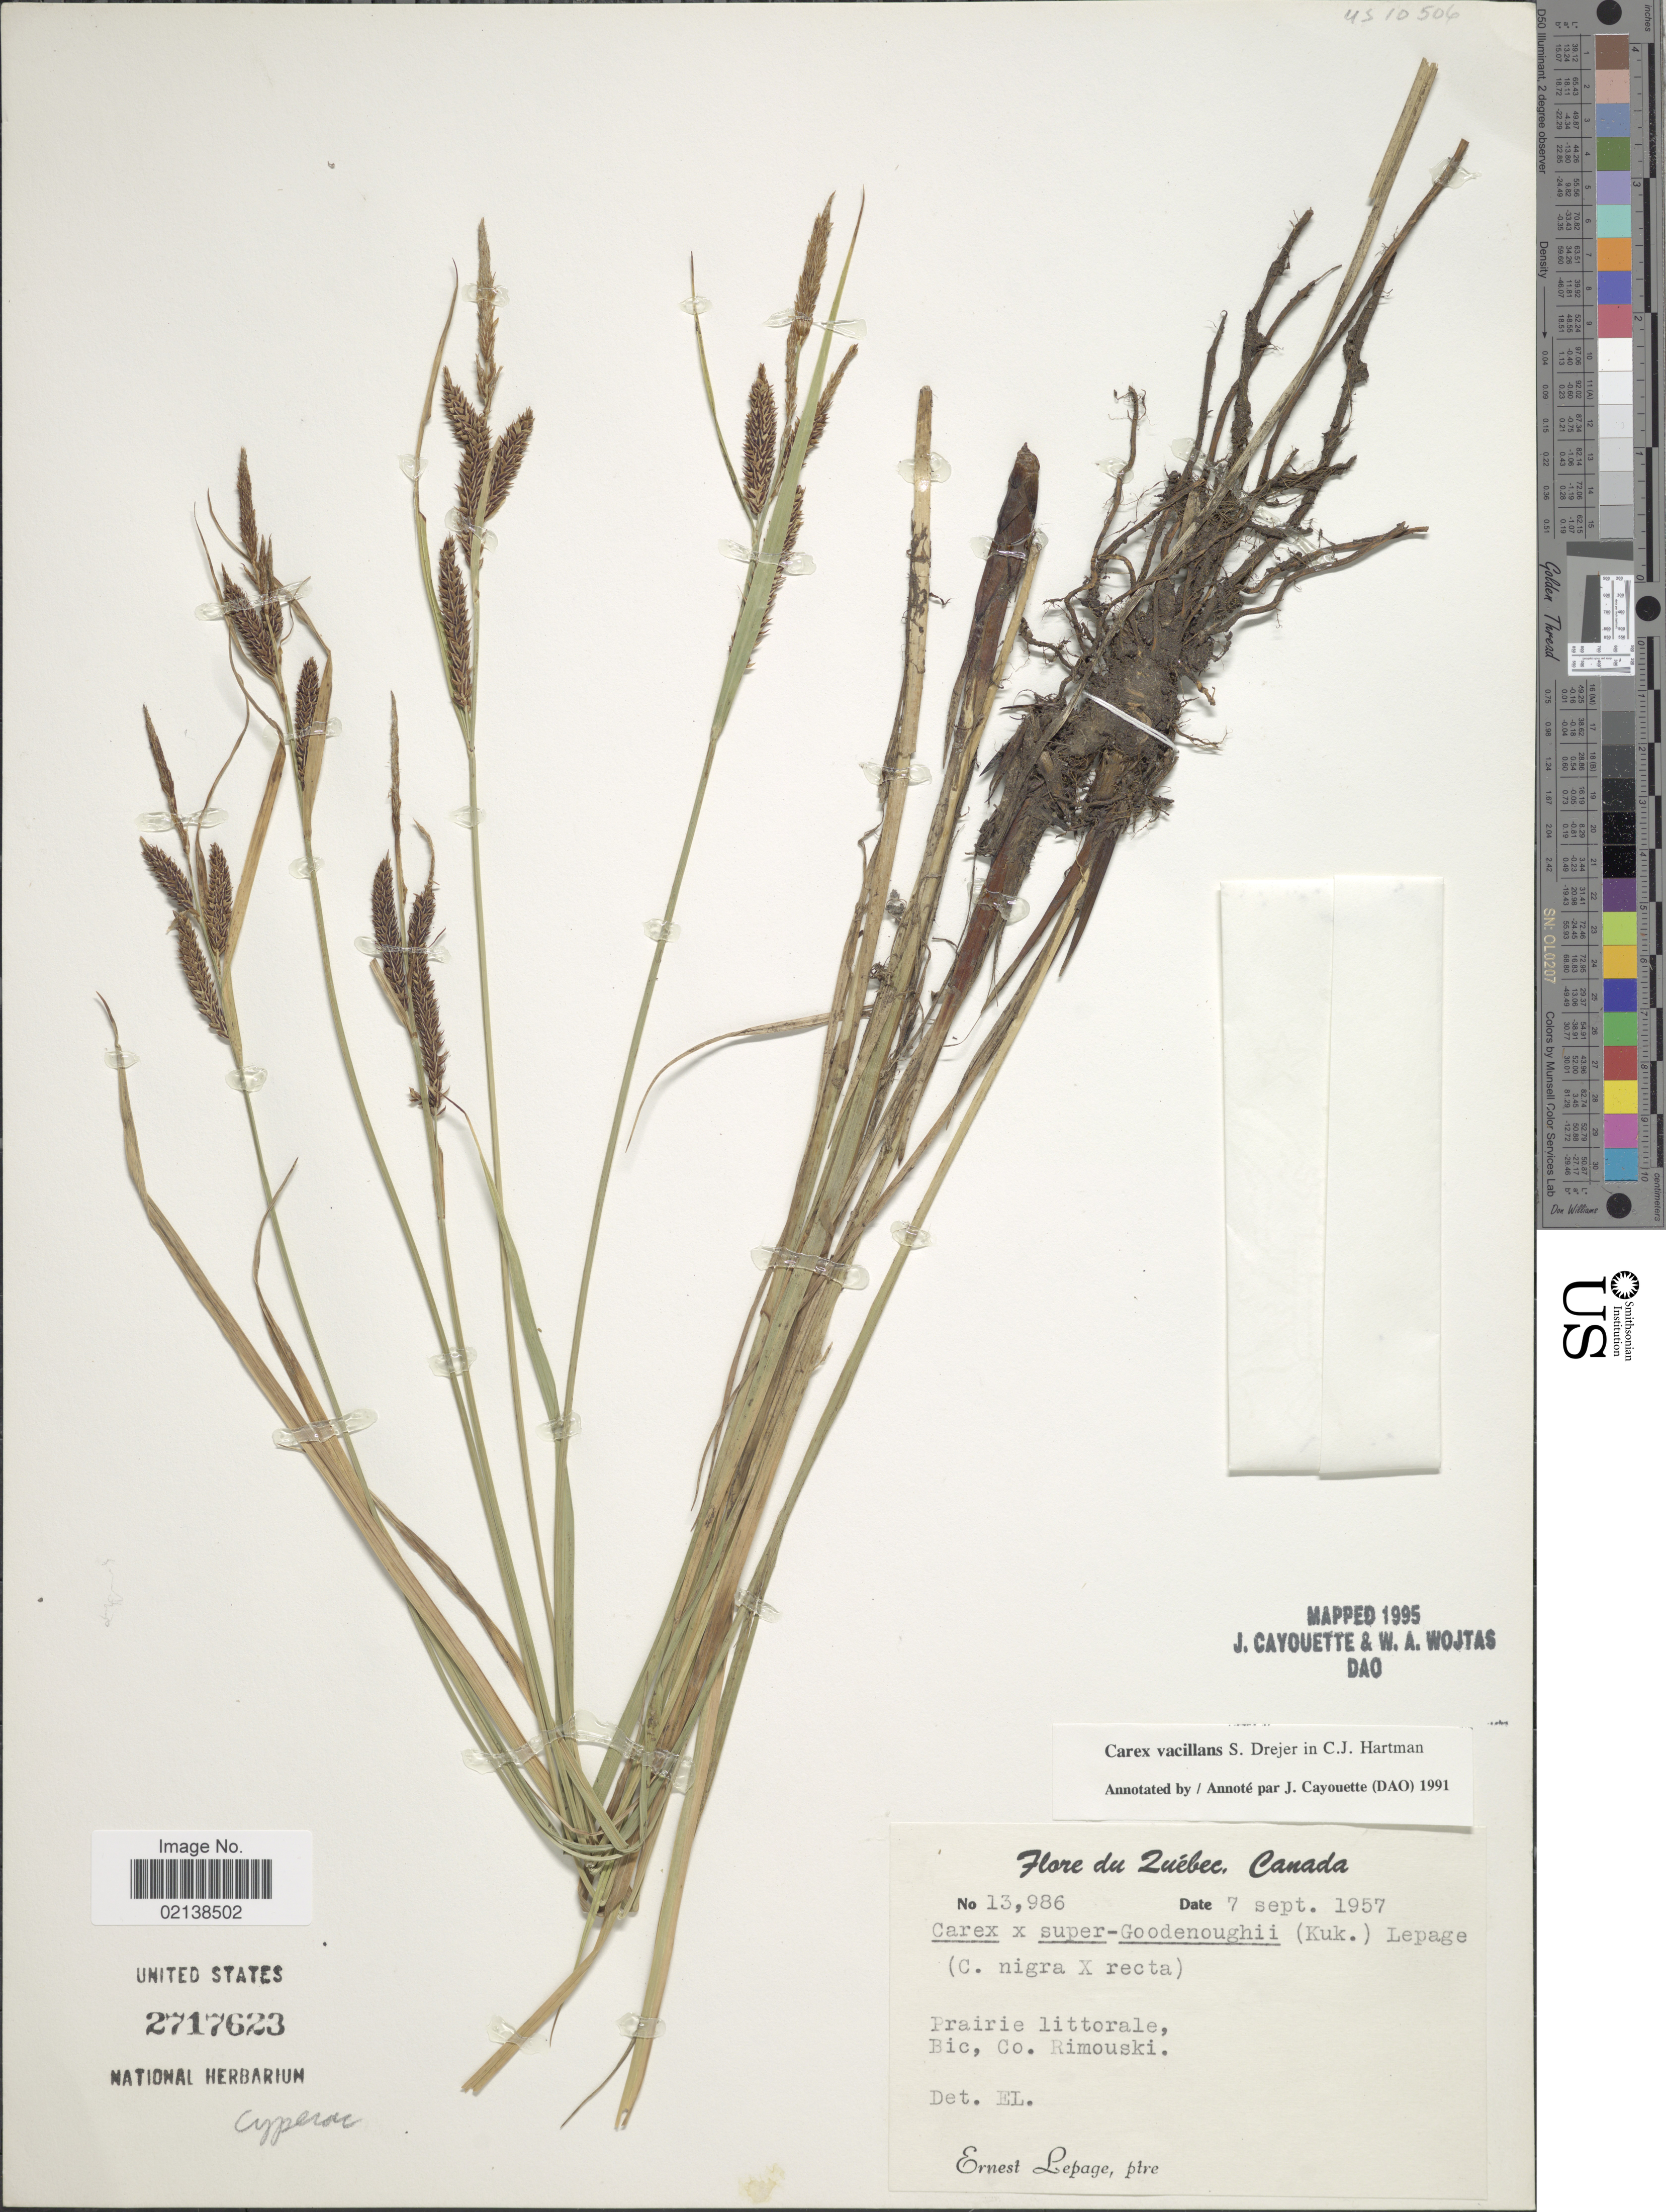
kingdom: Plantae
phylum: Tracheophyta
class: Liliopsida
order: Poales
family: Cyperaceae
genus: Carex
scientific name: Carex vacillans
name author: Drejer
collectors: E. Lepage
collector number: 13986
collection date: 1957-09-07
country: Canada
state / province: Quebec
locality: Prairie littorale, Bic, Co. Rimouski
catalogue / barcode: US 2717623